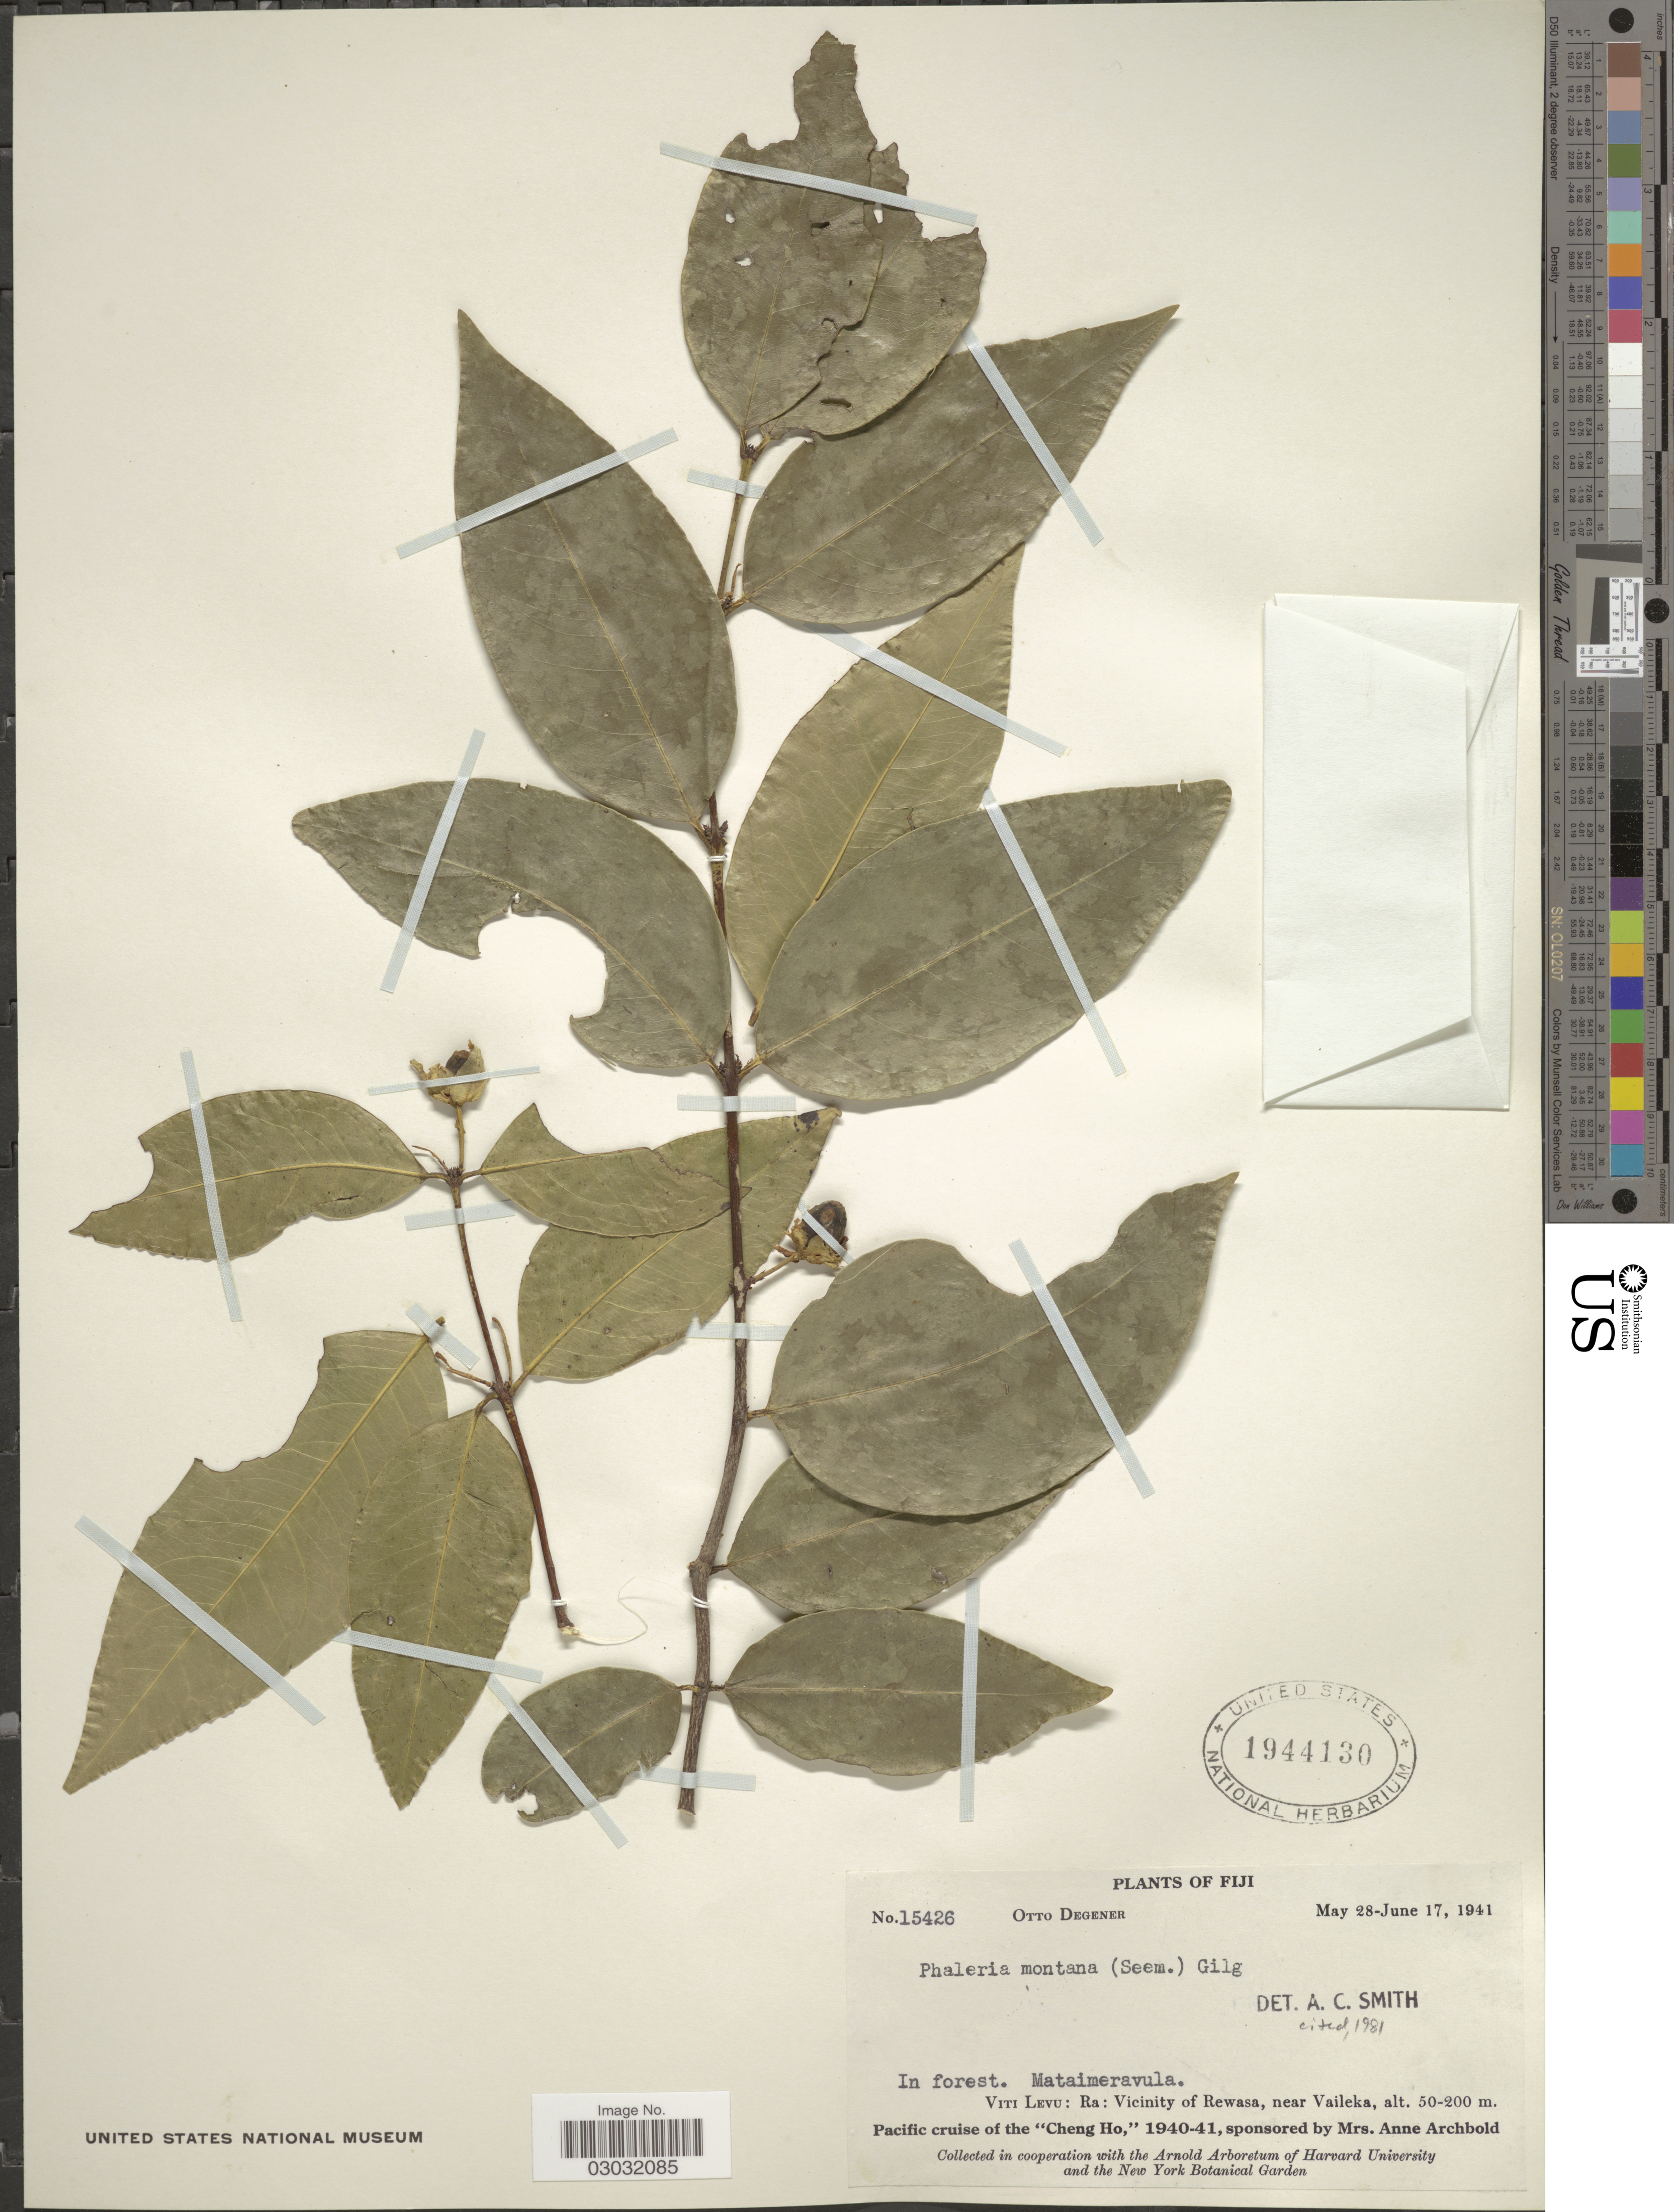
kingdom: Plantae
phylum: Tracheophyta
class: Magnoliopsida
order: Malvales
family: Thymelaeaceae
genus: Phaleria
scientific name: Phaleria montana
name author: (Seem.) Gilg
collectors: O. Degener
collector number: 15426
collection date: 1941-05-28/1941-06-17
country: Fiji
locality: Viti Levu: Ra: Vicinity of Rewasa, near Vaileka.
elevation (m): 50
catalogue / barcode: US 1944130